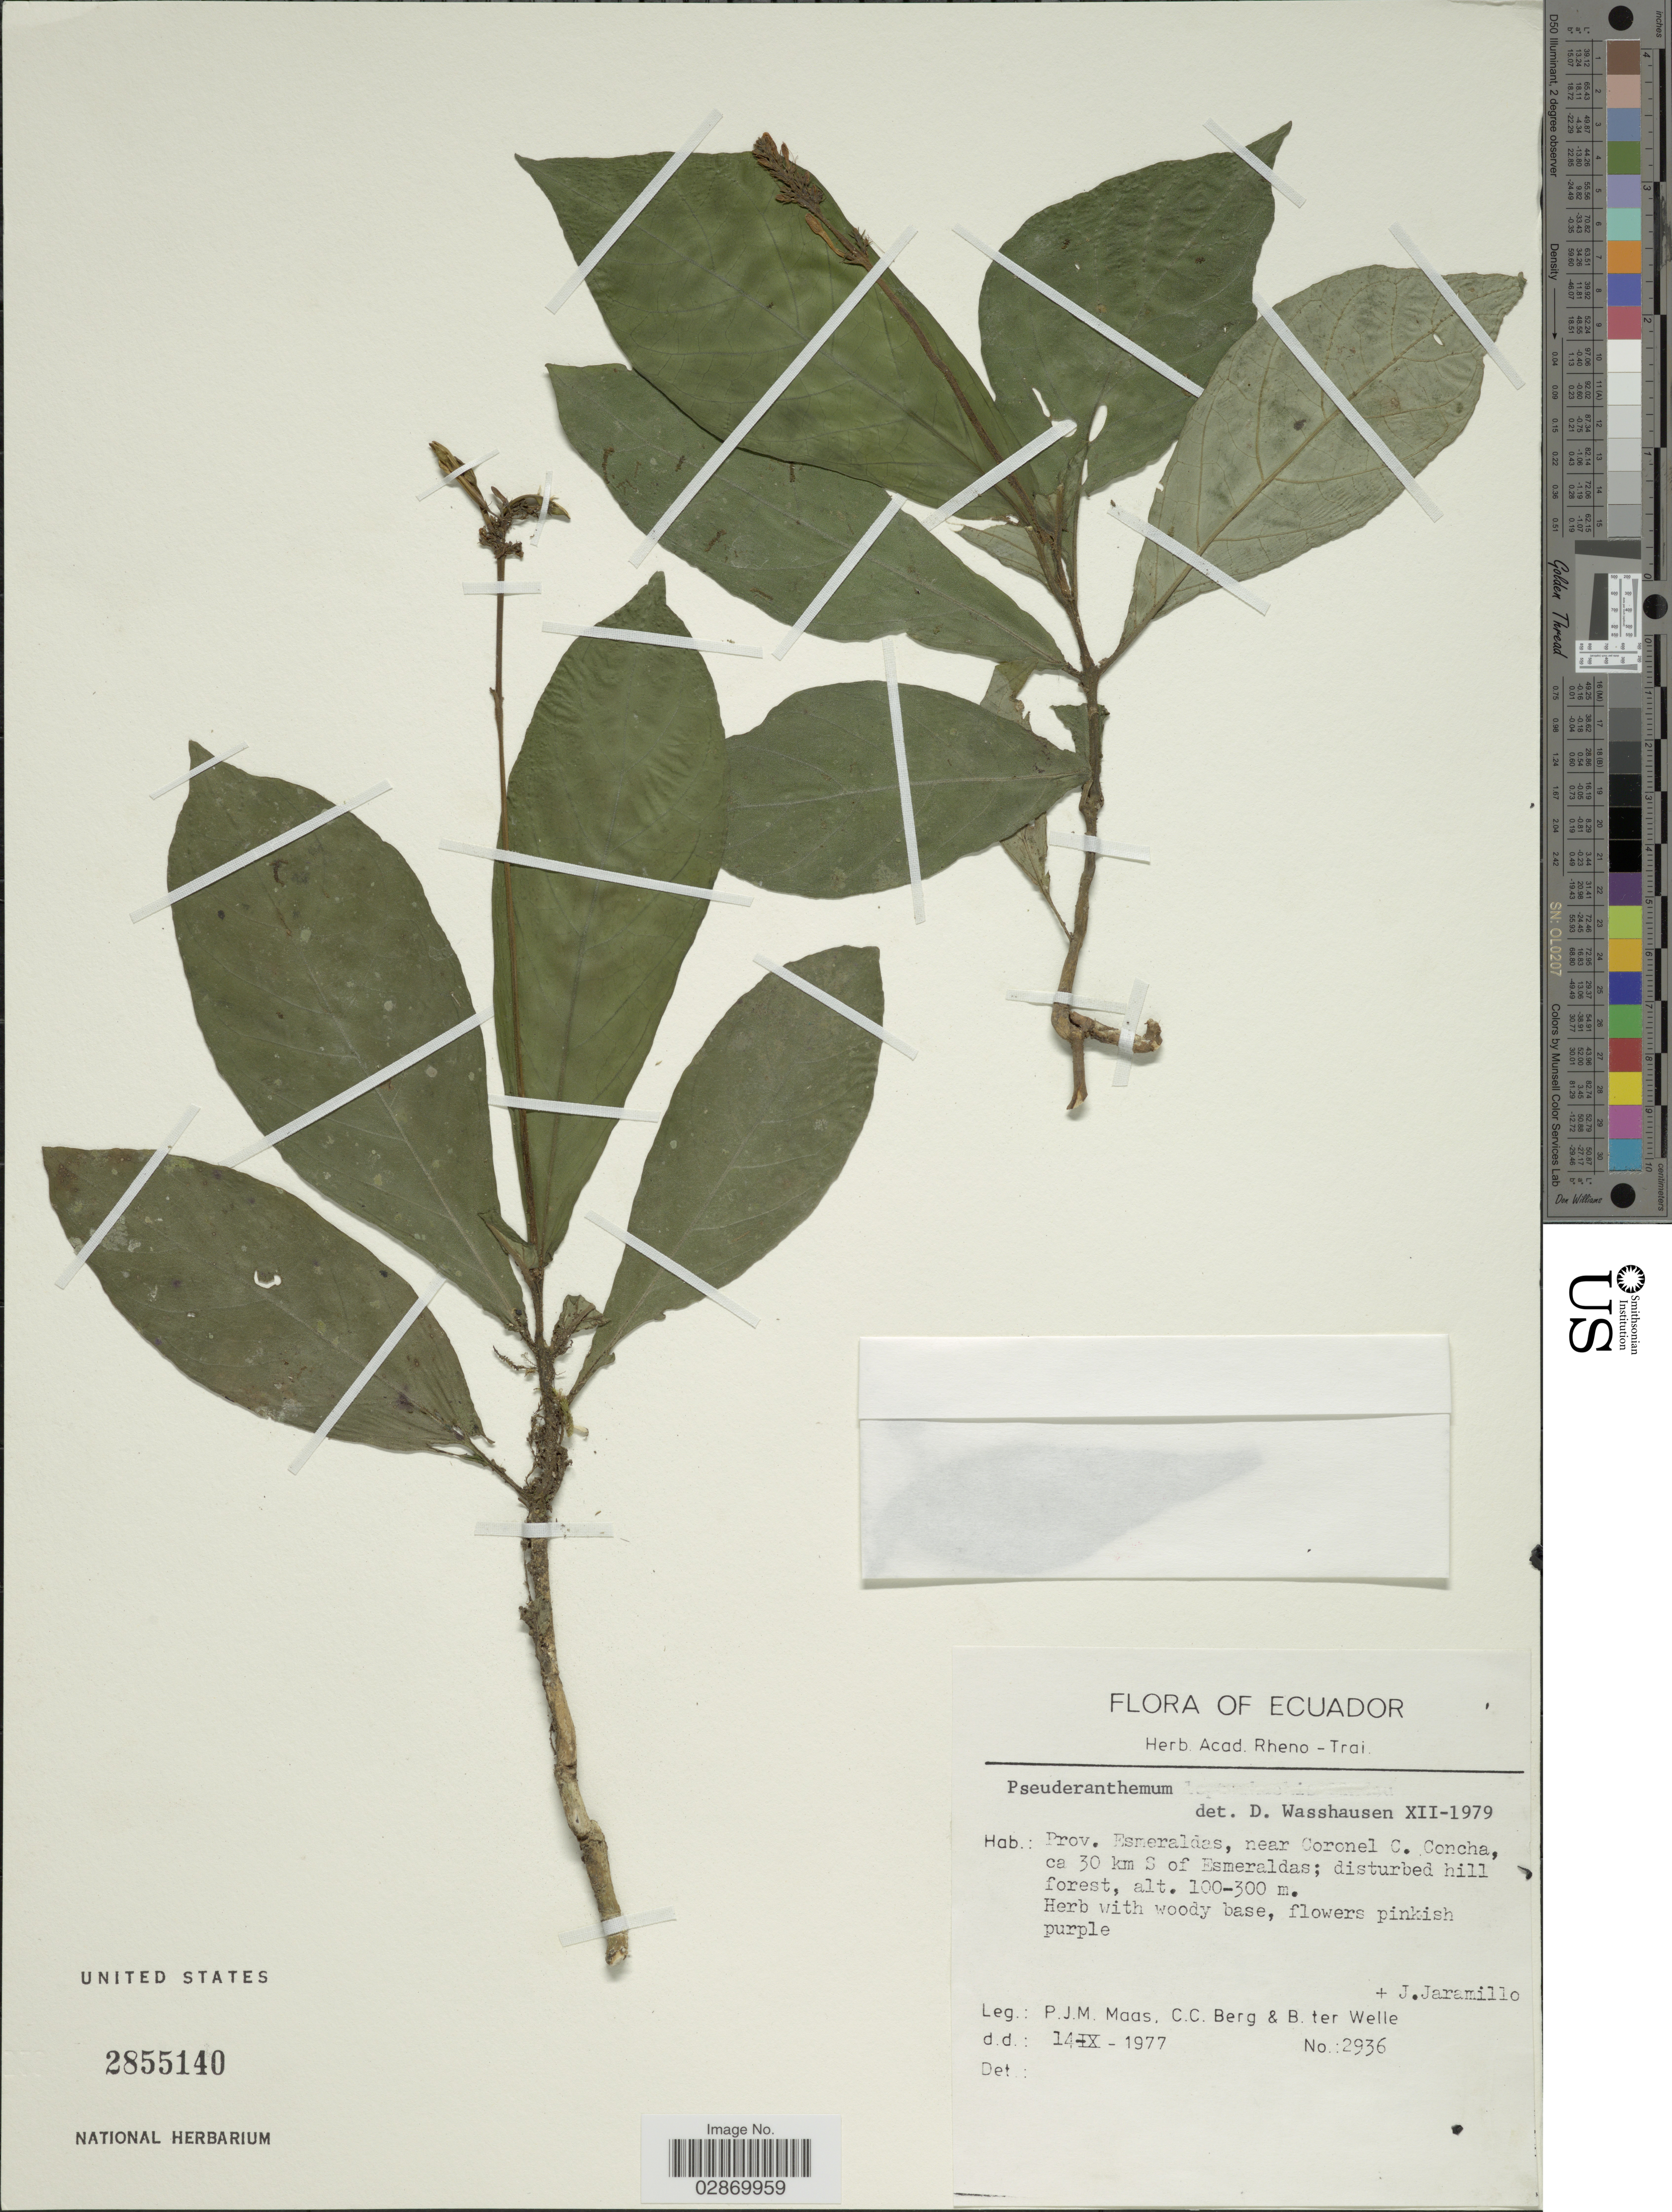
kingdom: Plantae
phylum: Tracheophyta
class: Magnoliopsida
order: Lamiales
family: Acanthaceae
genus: Pseuderanthemum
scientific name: Pseuderanthemum leptorhachis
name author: Lindau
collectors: P. Maas, C. C. Berg, B. ter Welle & J. Jaramillo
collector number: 2936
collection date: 1977-09-14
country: Ecuador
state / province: Esmeraldas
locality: Near Coronel C. Concha, ca 30 km S of Esmeraldas.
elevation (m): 100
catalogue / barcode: US 2855140